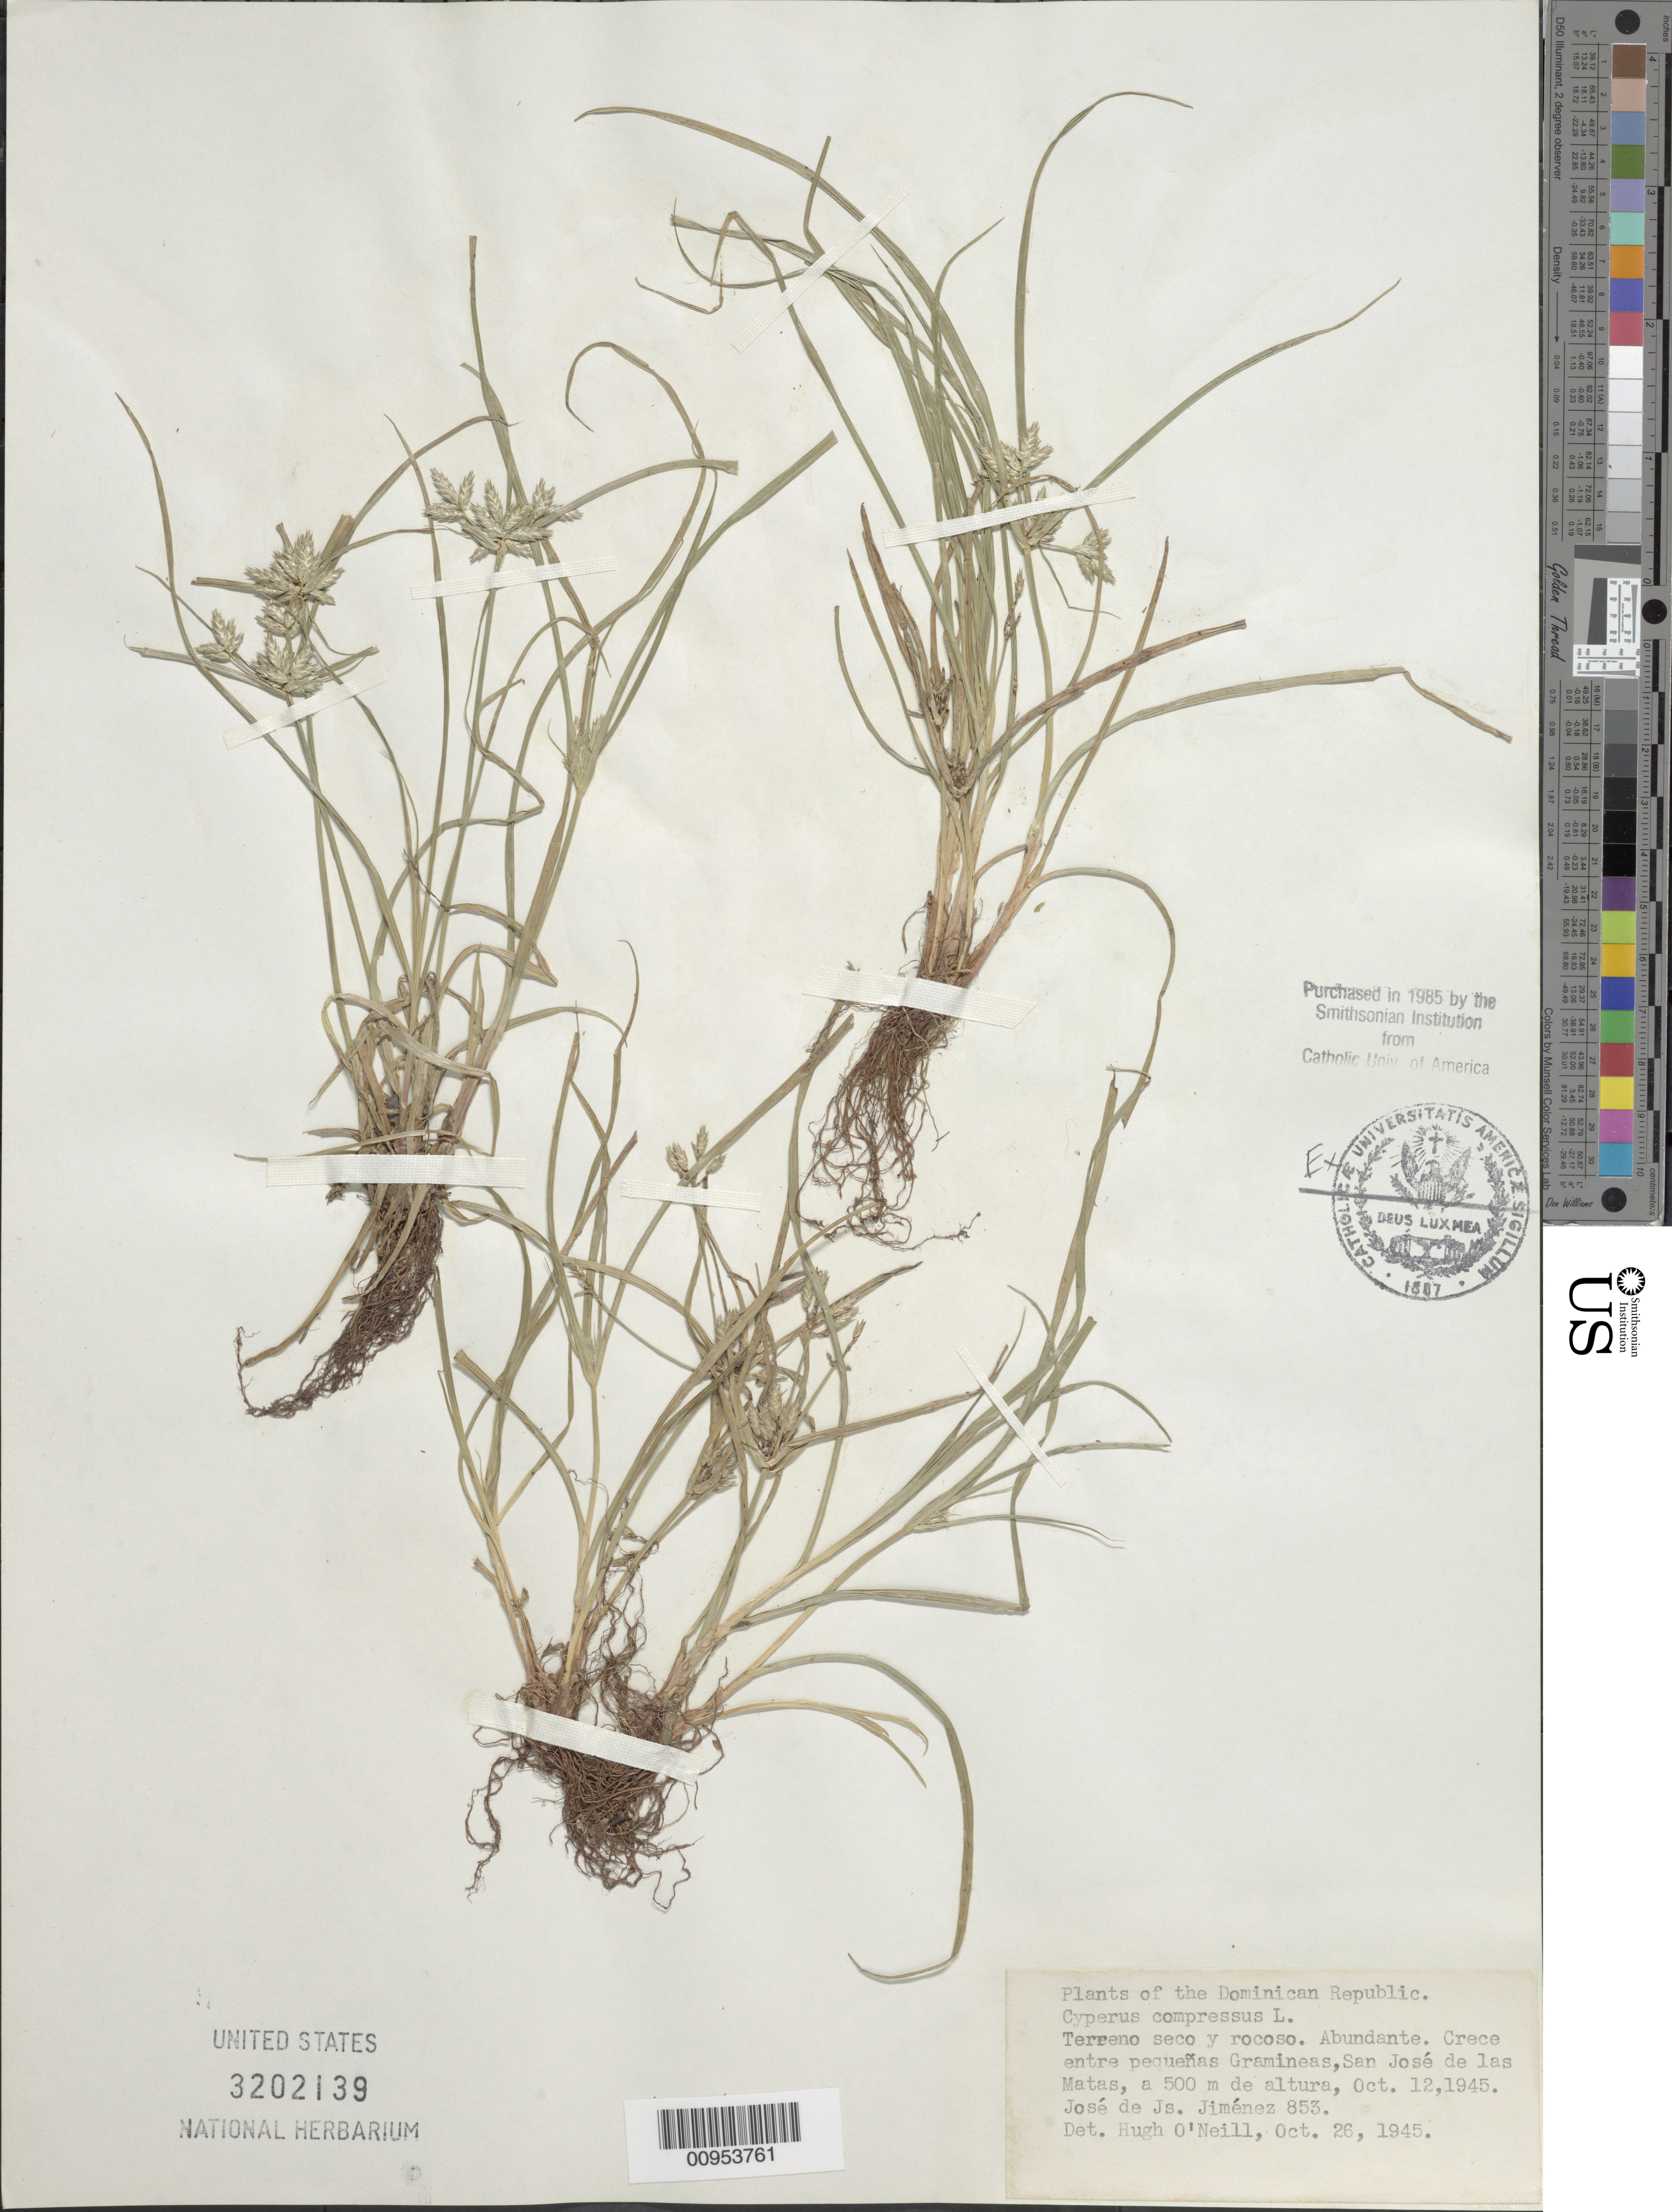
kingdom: Plantae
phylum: Tracheophyta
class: Liliopsida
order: Poales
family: Cyperaceae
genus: Cyperus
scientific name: Cyperus compressus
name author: L.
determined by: O'Neill, Hugh T.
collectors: J. J. Jiménez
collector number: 853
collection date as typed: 12 Oct 1945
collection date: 1945-10-12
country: Dominican Republic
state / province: Santiago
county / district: San José de las Matas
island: Hispaniola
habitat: Terreno seco y rocoso, crece entre pequñas Gramineas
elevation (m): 500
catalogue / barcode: US 3202139